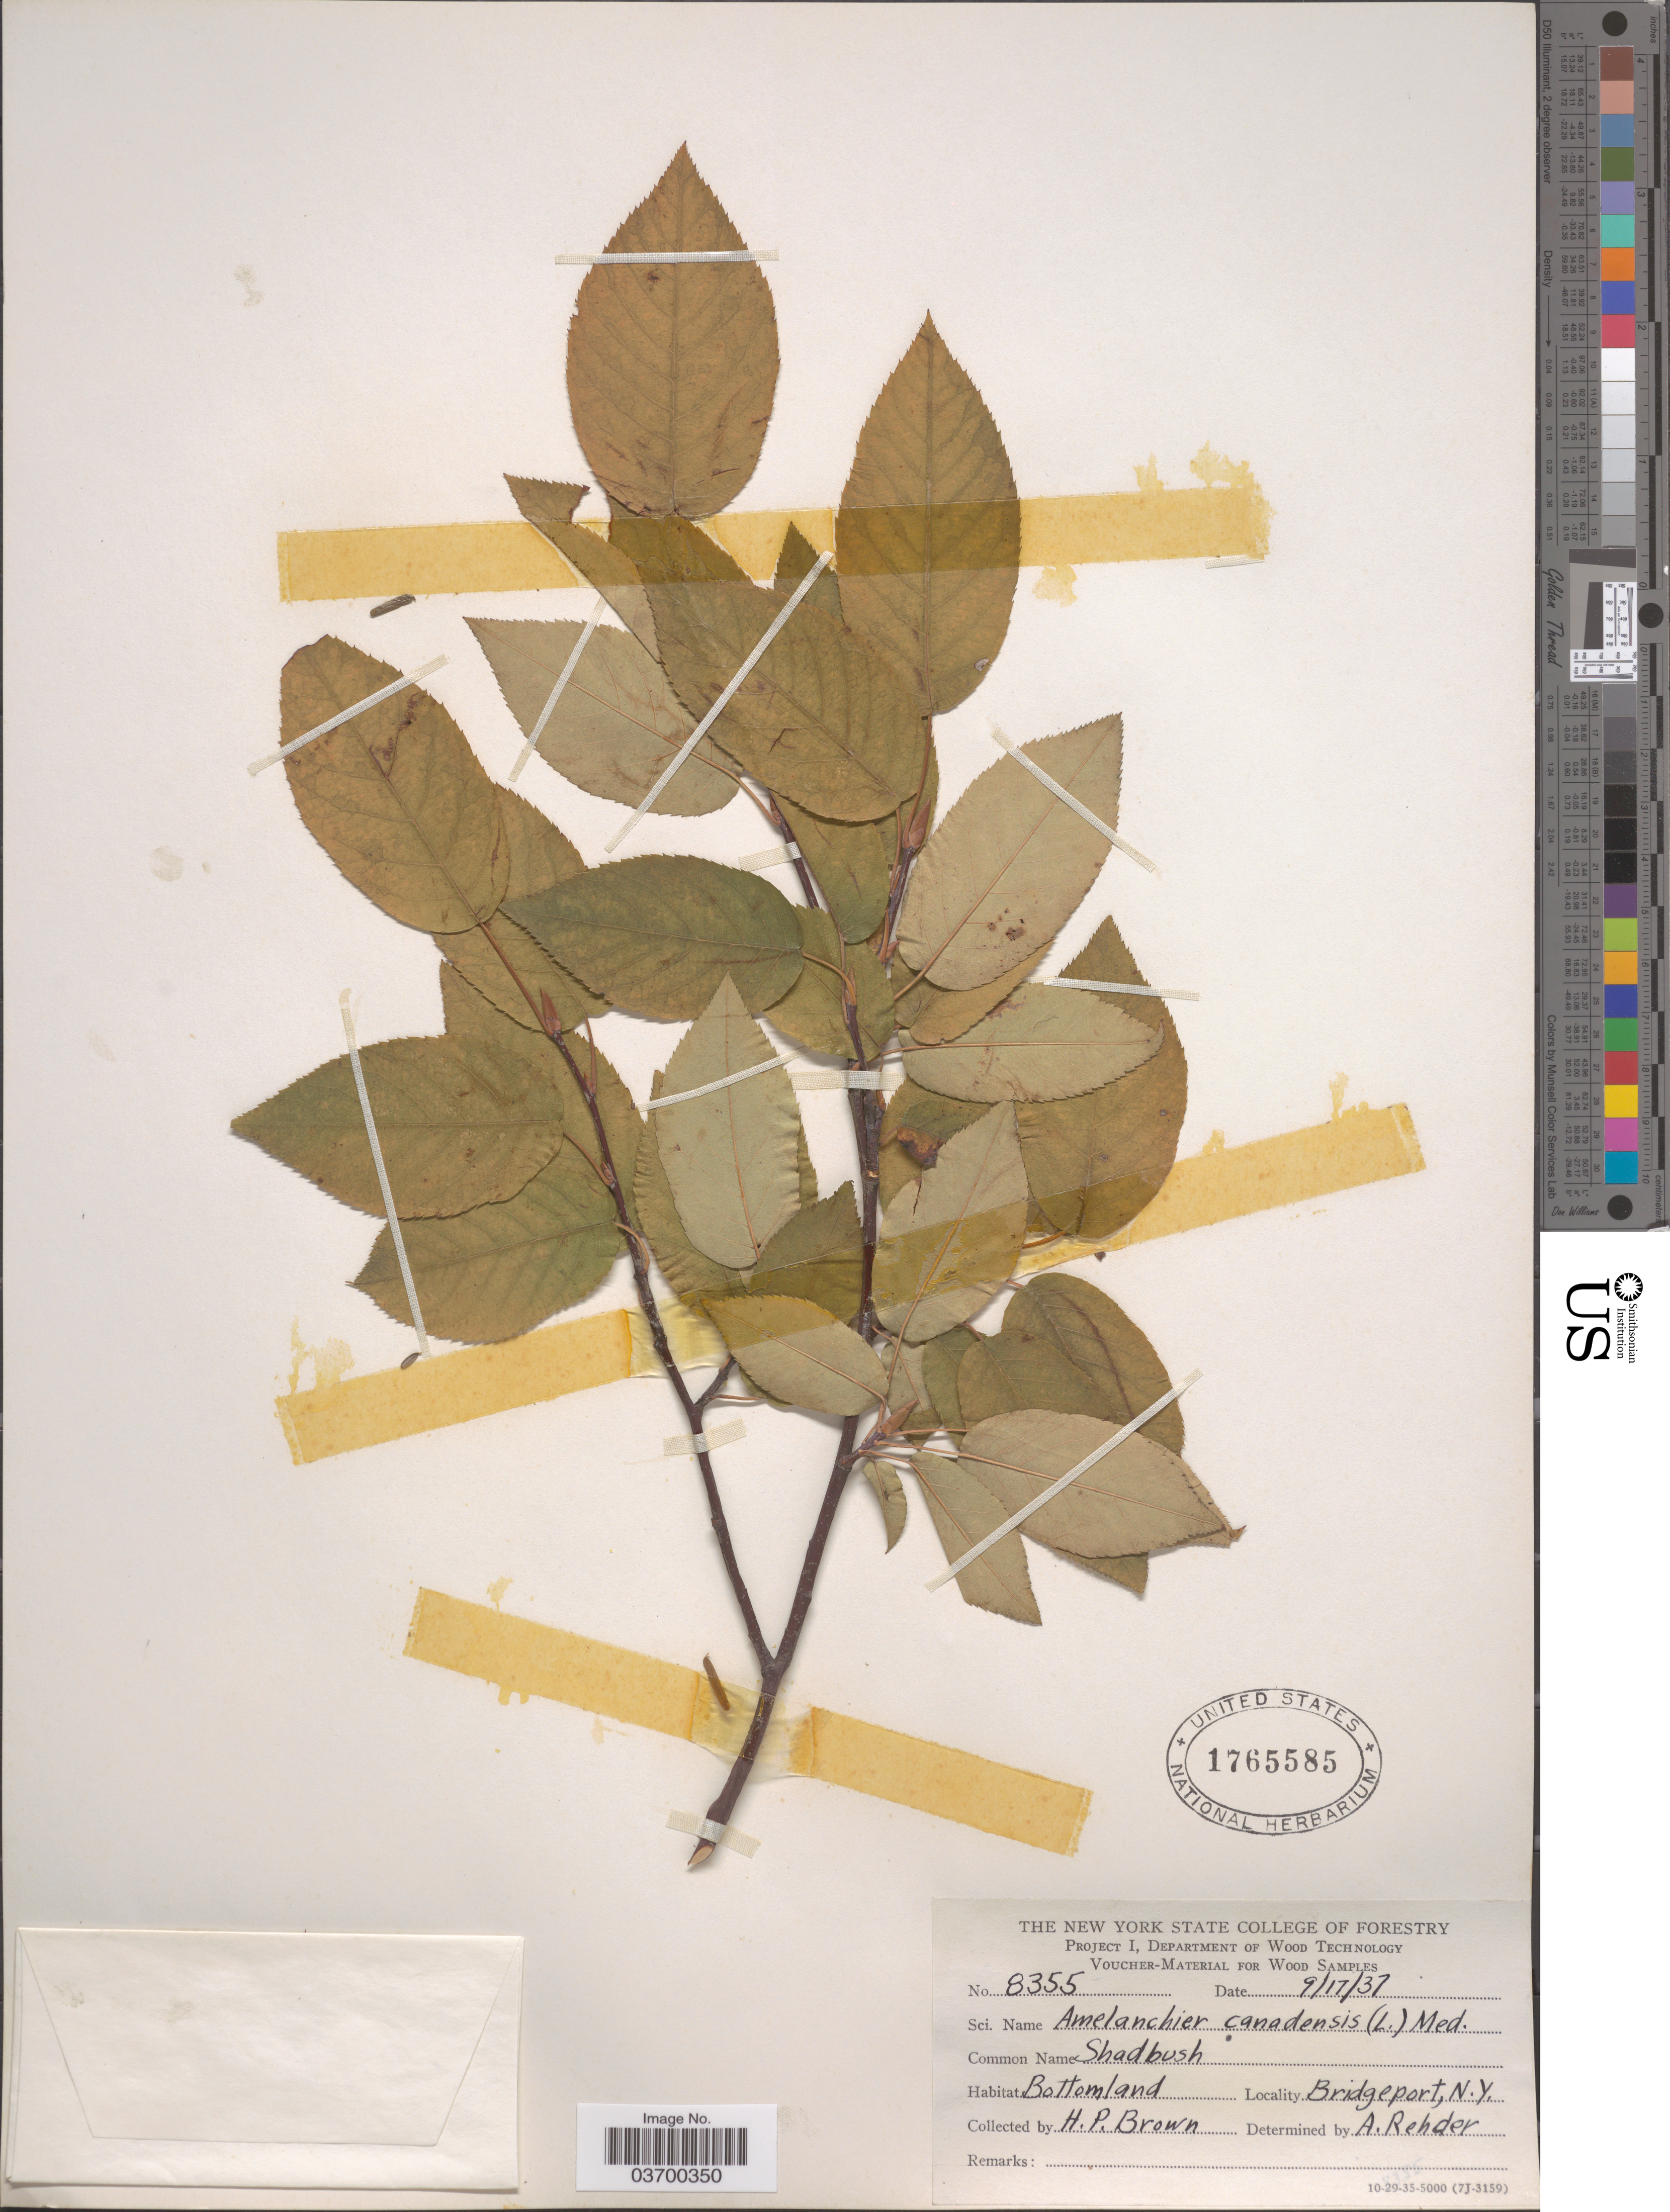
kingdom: Plantae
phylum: Tracheophyta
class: Magnoliopsida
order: Rosales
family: Rosaceae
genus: Amelanchier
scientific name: Amelanchier canadensis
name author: (L.) Medic.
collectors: H. P. Brown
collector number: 8355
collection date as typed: Transcribed d/m/y: 17/9/37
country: United States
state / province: New York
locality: Bottomland, Bridgeport.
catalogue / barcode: US 1765585